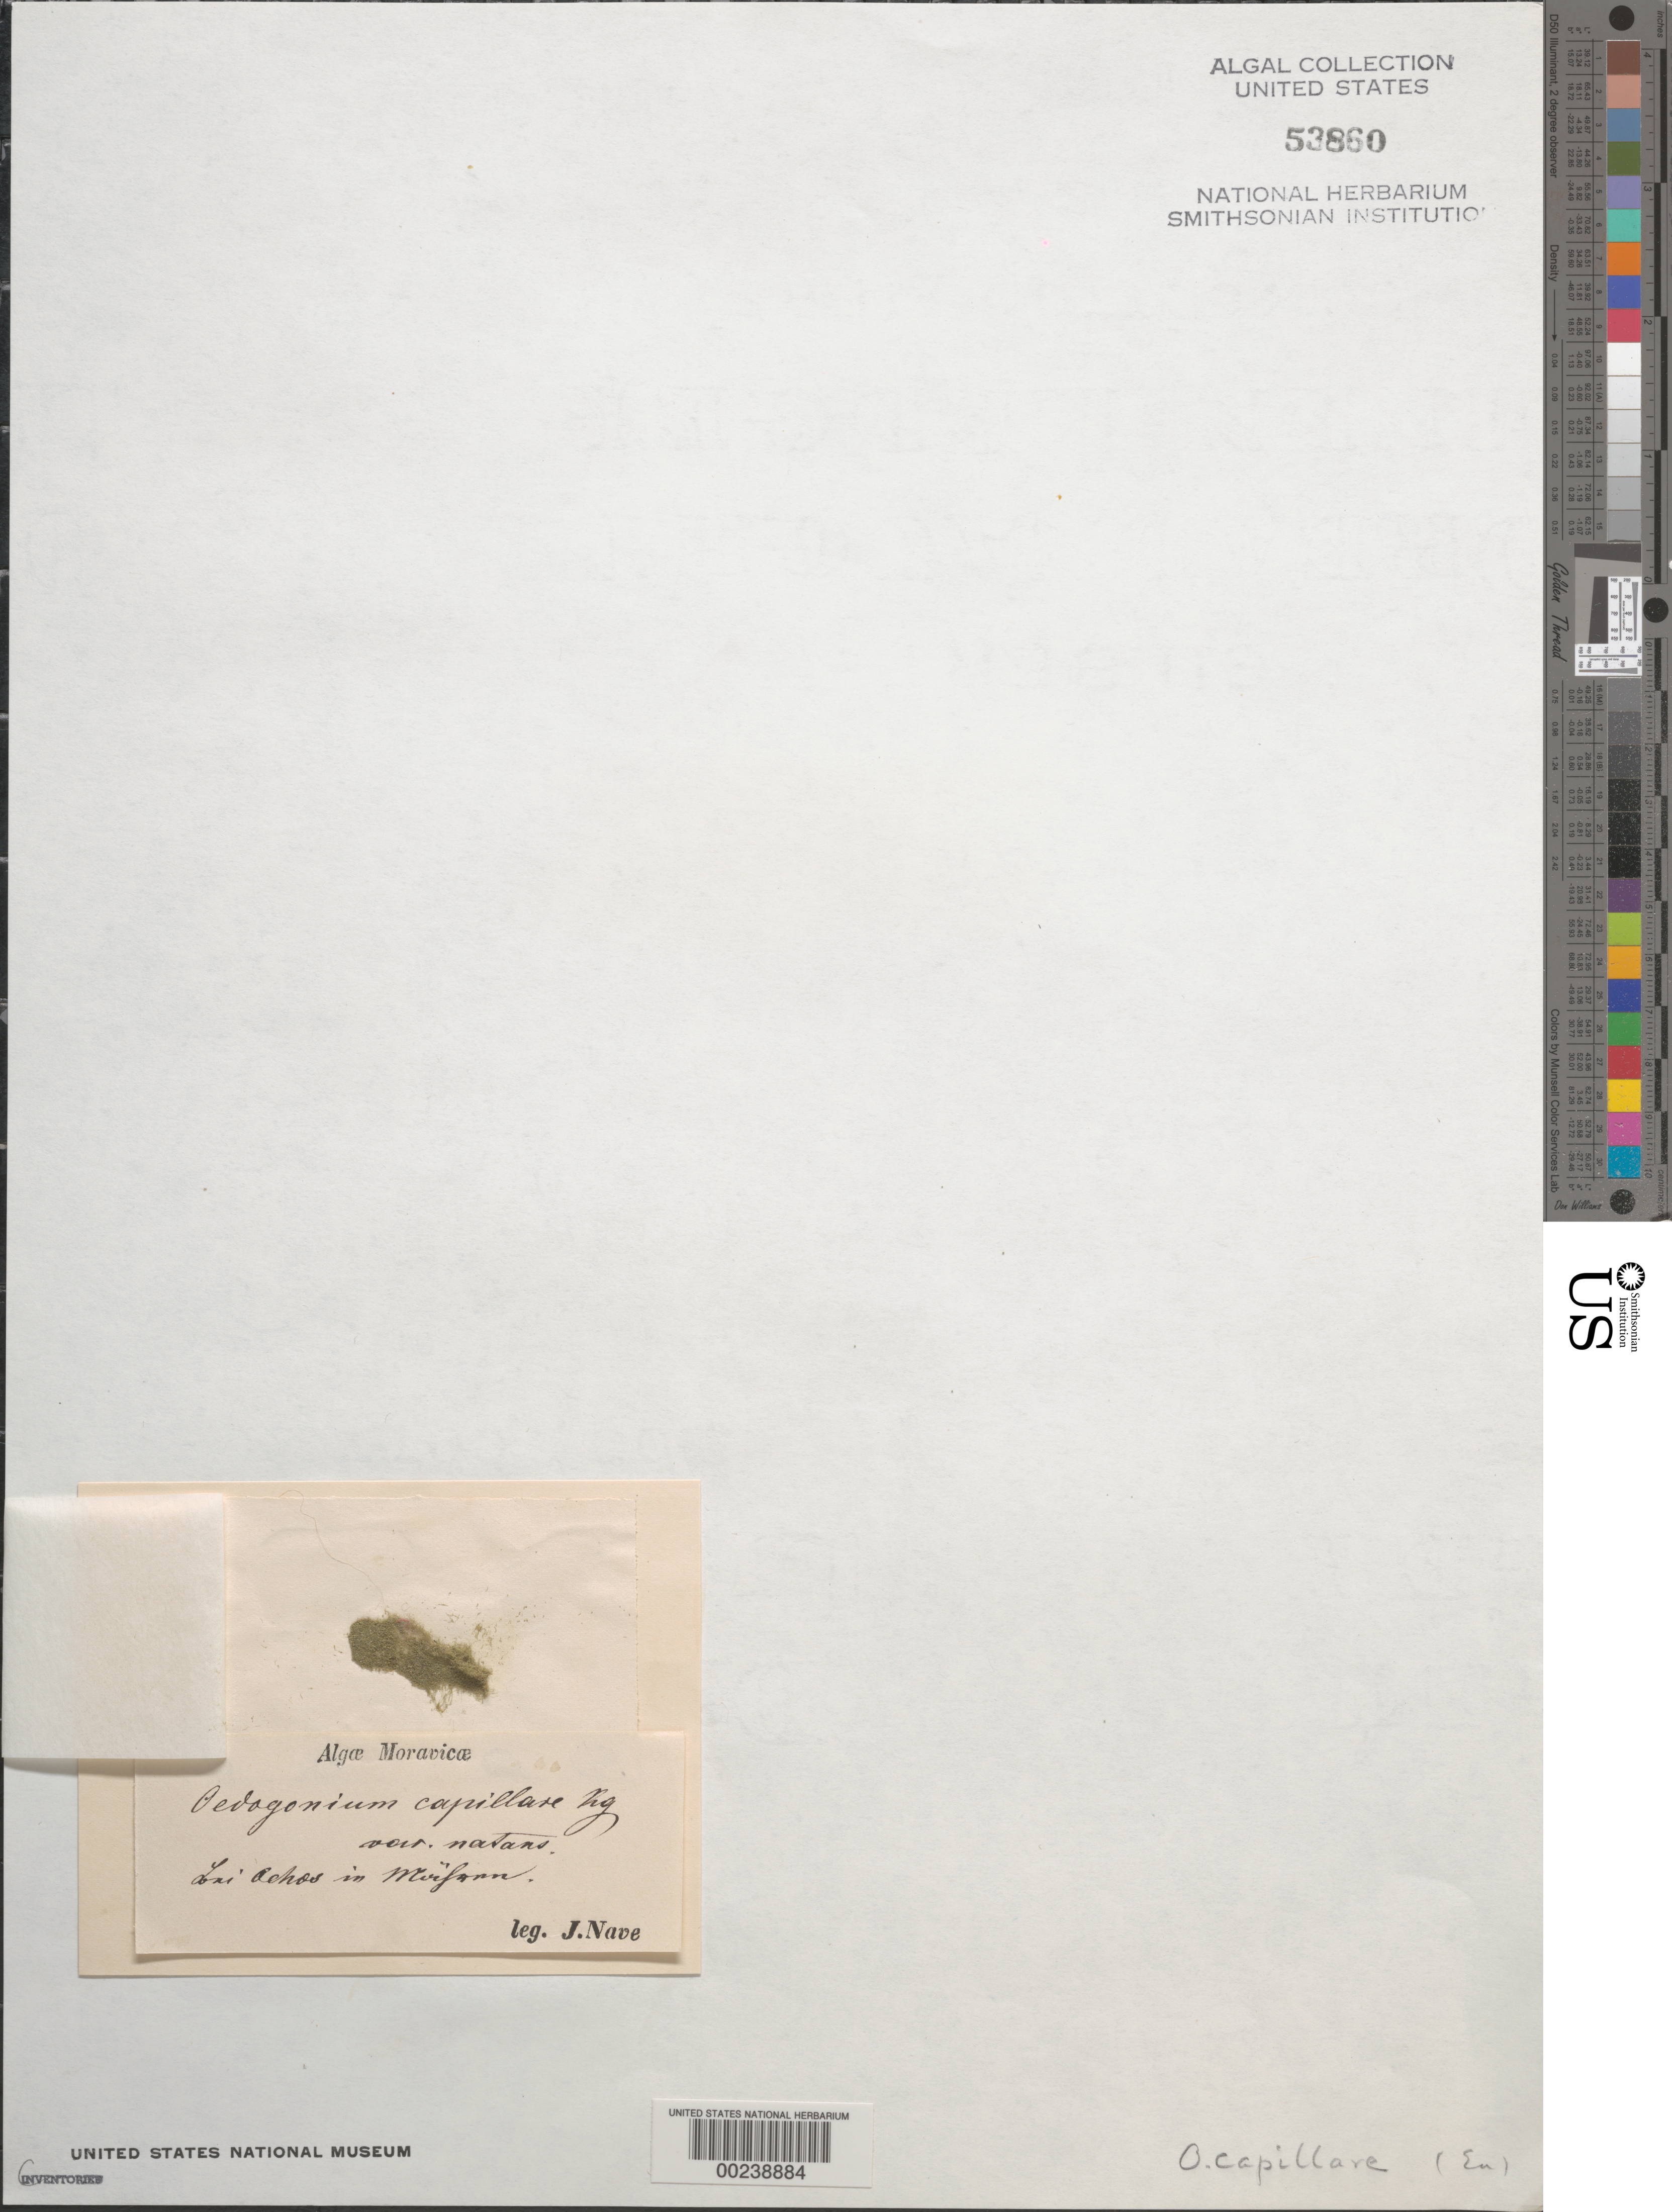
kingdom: Plantae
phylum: Chlorophyta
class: Chlorophyceae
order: Oedogoniales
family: Oedogoniaceae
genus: Oedogonium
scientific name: Oedogonium capillare var. natans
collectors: J. Nave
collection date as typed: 18--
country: Czechia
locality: Achos, moravia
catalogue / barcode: US 53860